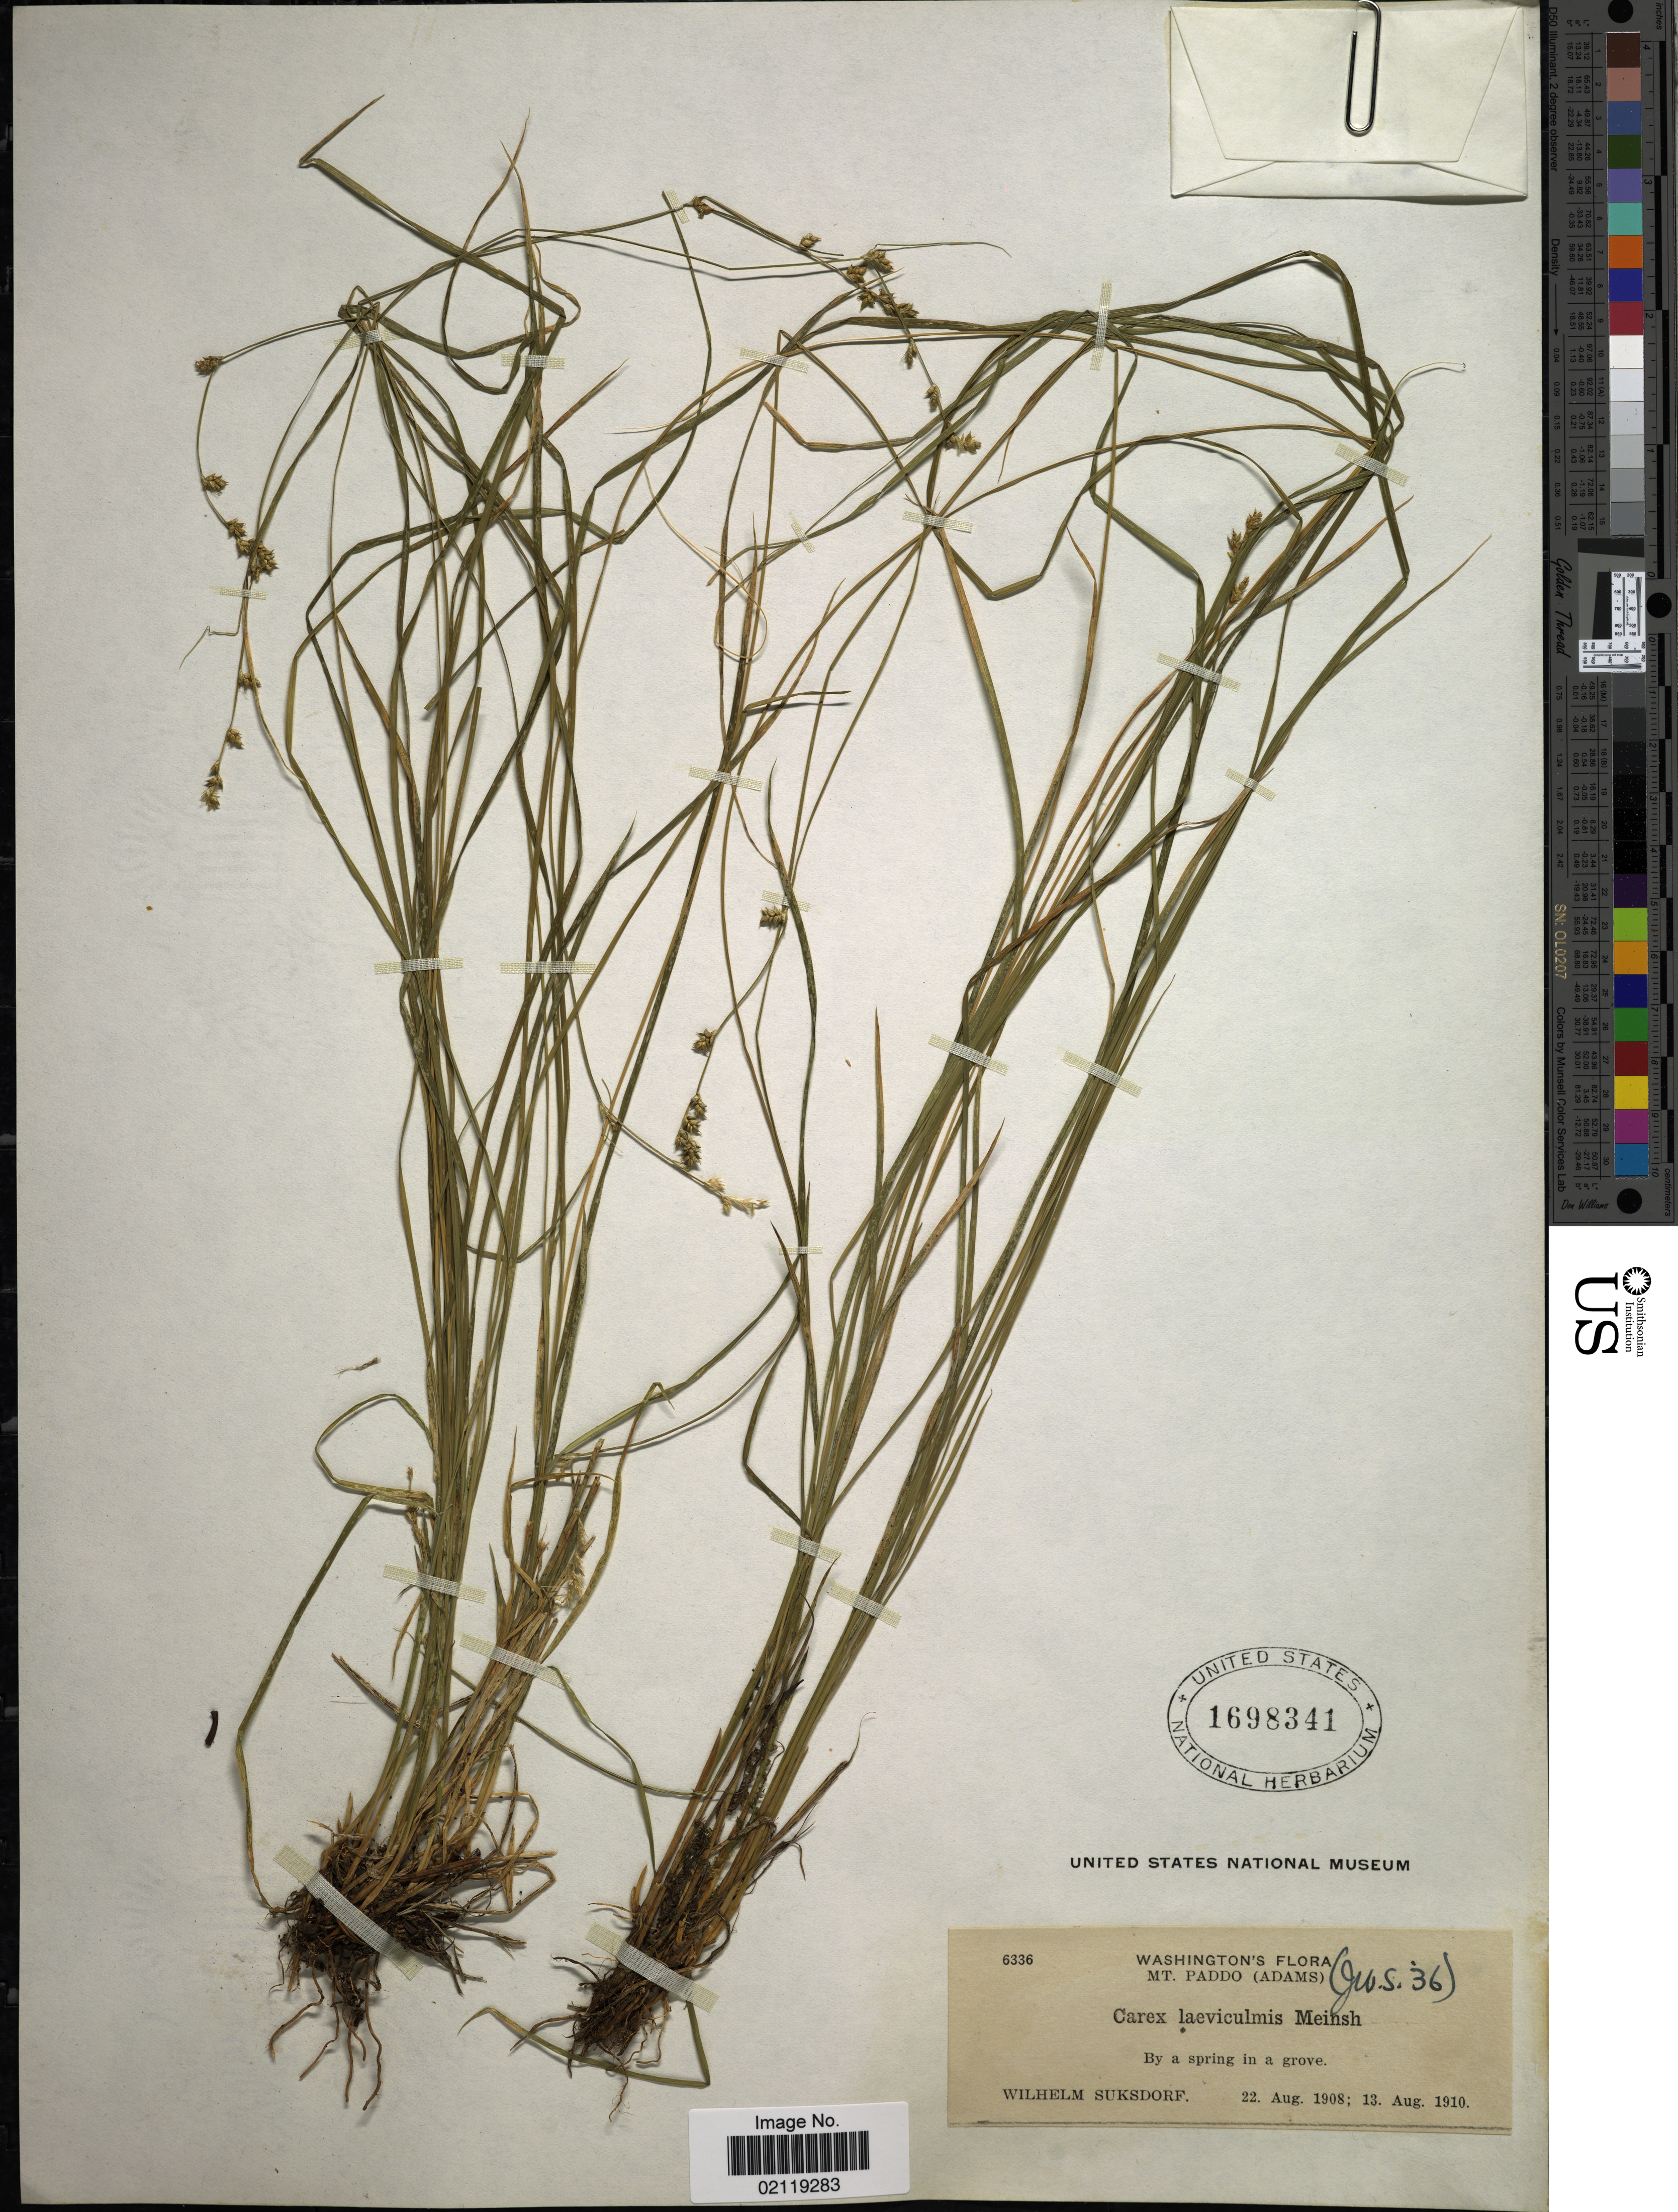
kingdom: Plantae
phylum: Tracheophyta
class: Liliopsida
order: Poales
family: Cyperaceae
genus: Carex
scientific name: Carex laeviculmis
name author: Meinsh.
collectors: W. N. Suksdorf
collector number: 6336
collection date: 1908-08-22/1910-08-13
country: United States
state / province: Washington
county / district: Skamania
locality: Mt. Paddo (Adams). By a spring in a grove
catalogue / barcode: US 1698341